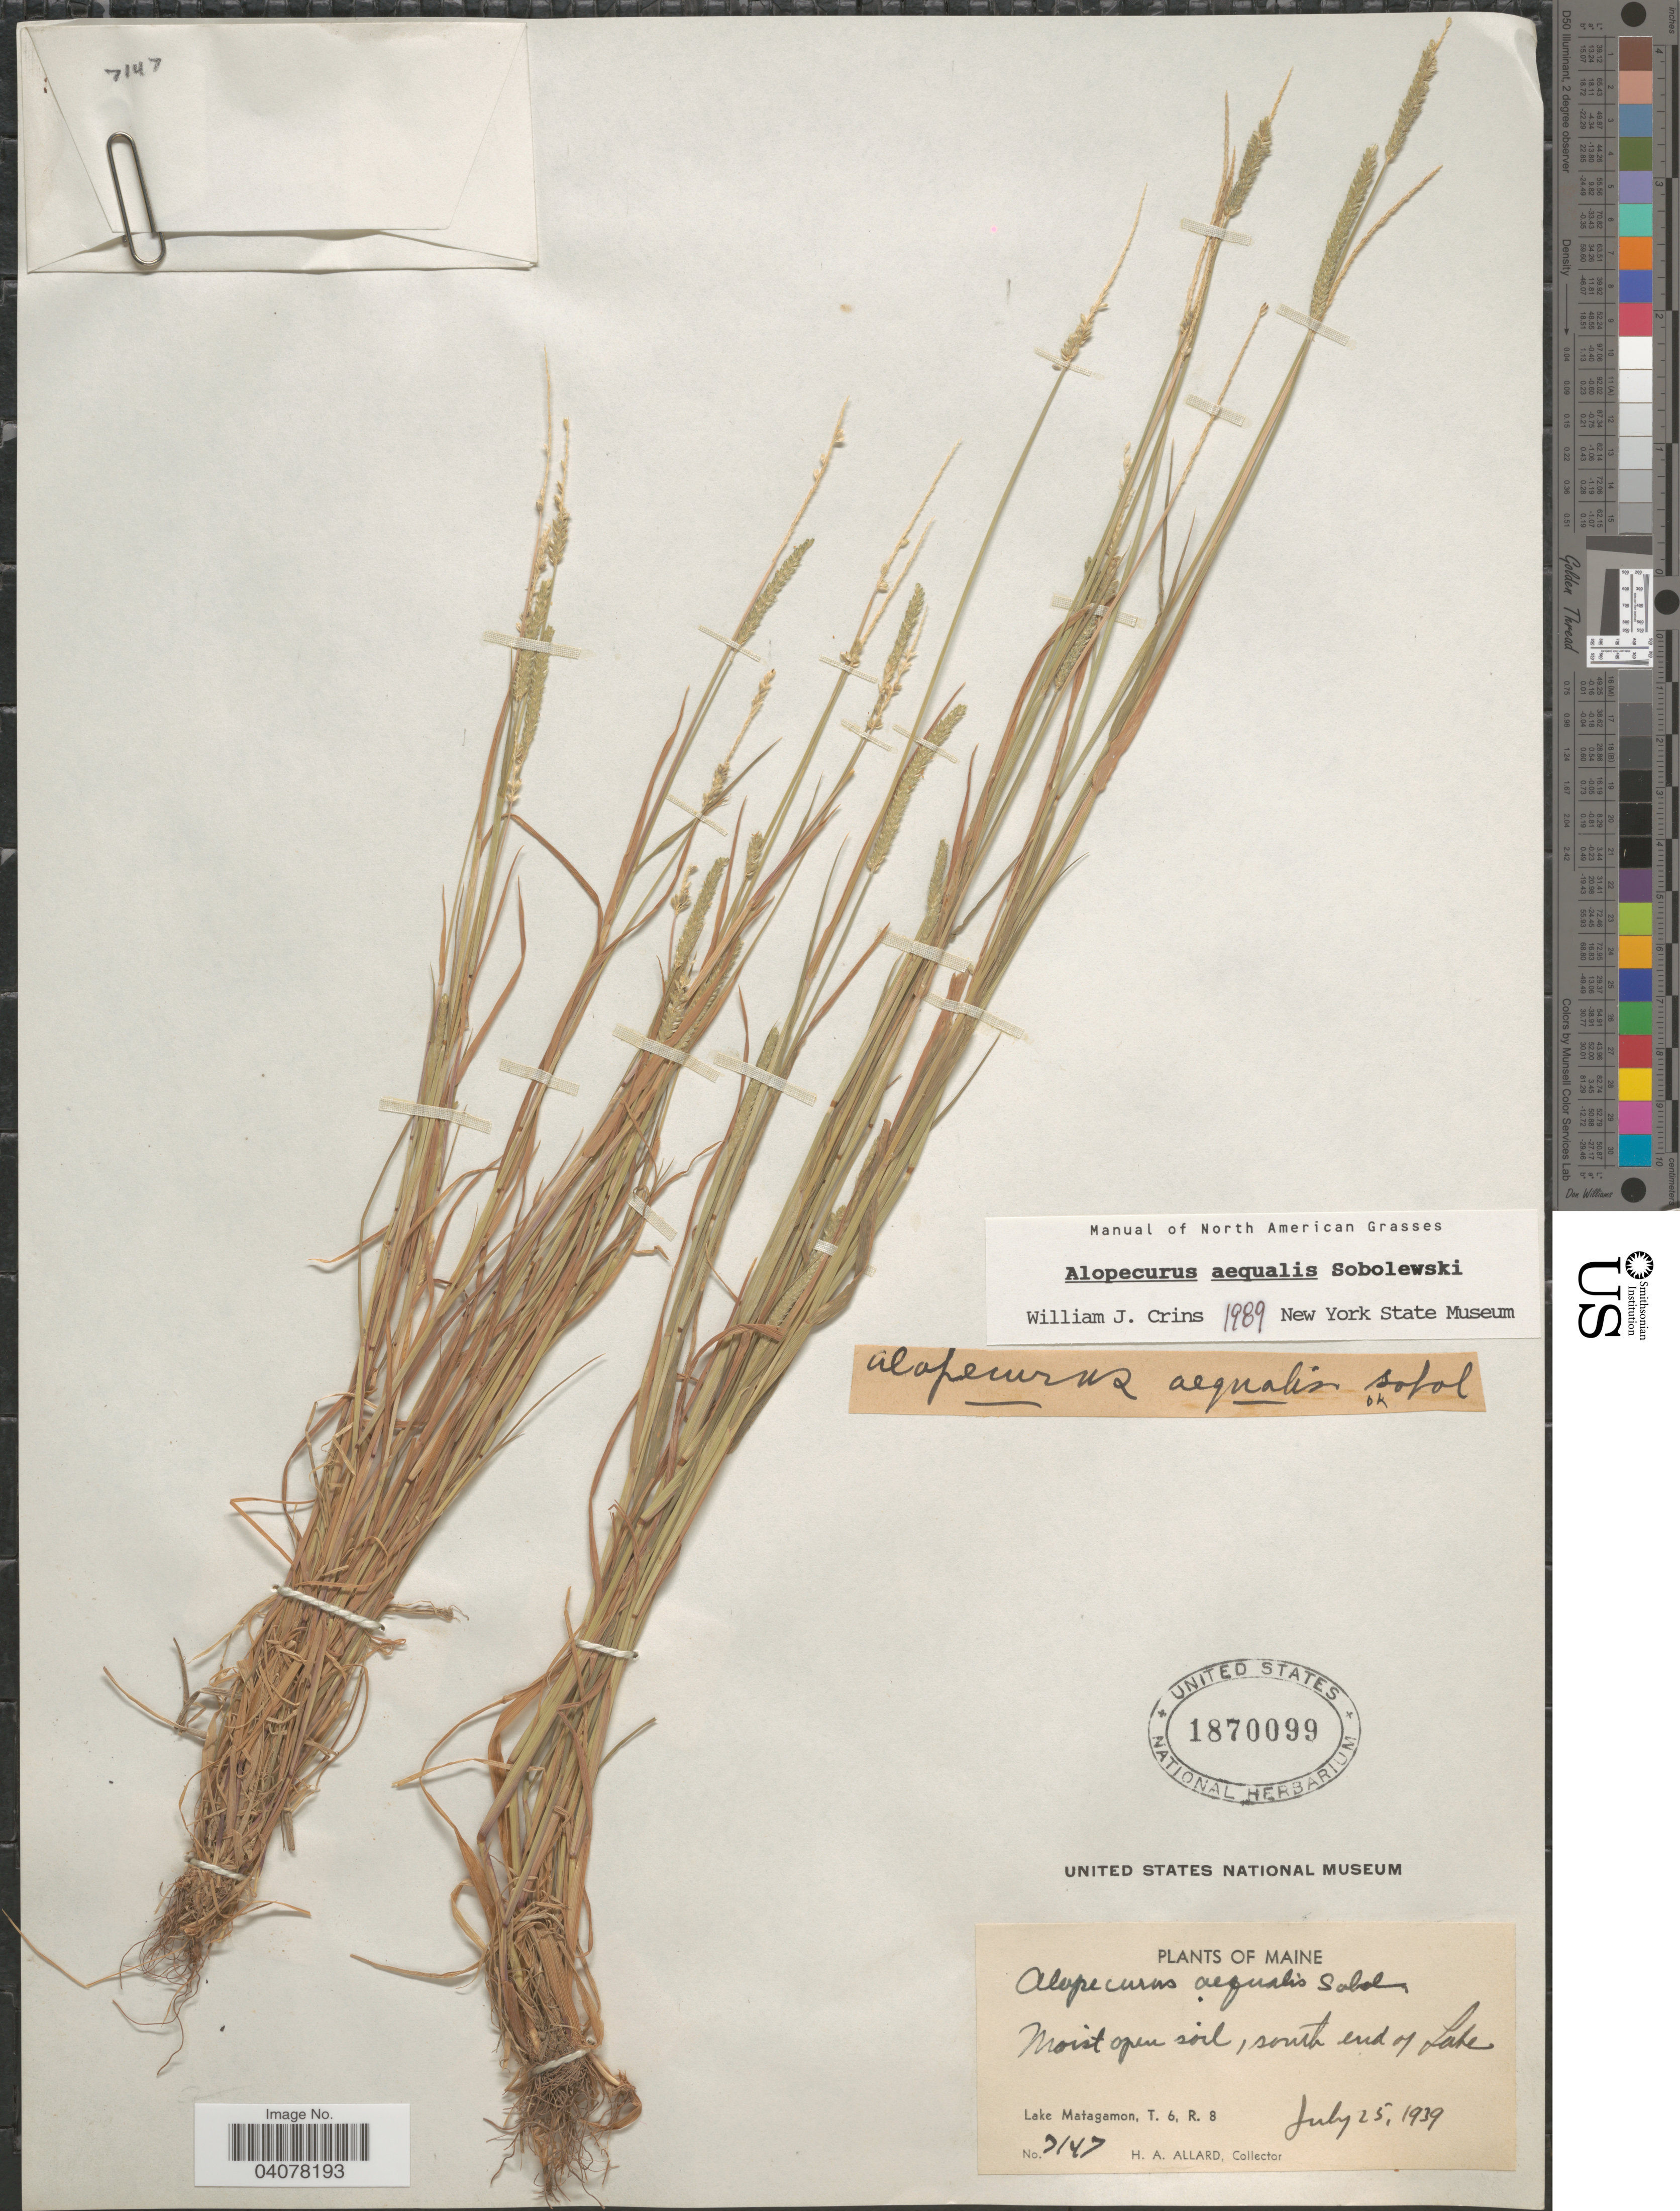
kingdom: Plantae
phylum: Tracheophyta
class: Liliopsida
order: Poales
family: Poaceae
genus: Alopecurus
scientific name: Alopecurus aequalis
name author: Sobol.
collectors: H. A. Allard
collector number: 3147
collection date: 1939-07-25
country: United States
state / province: Maine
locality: Moist open soil, south end of Lake. lake Matagamon, T. 6, R. 8.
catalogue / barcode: US 1870099